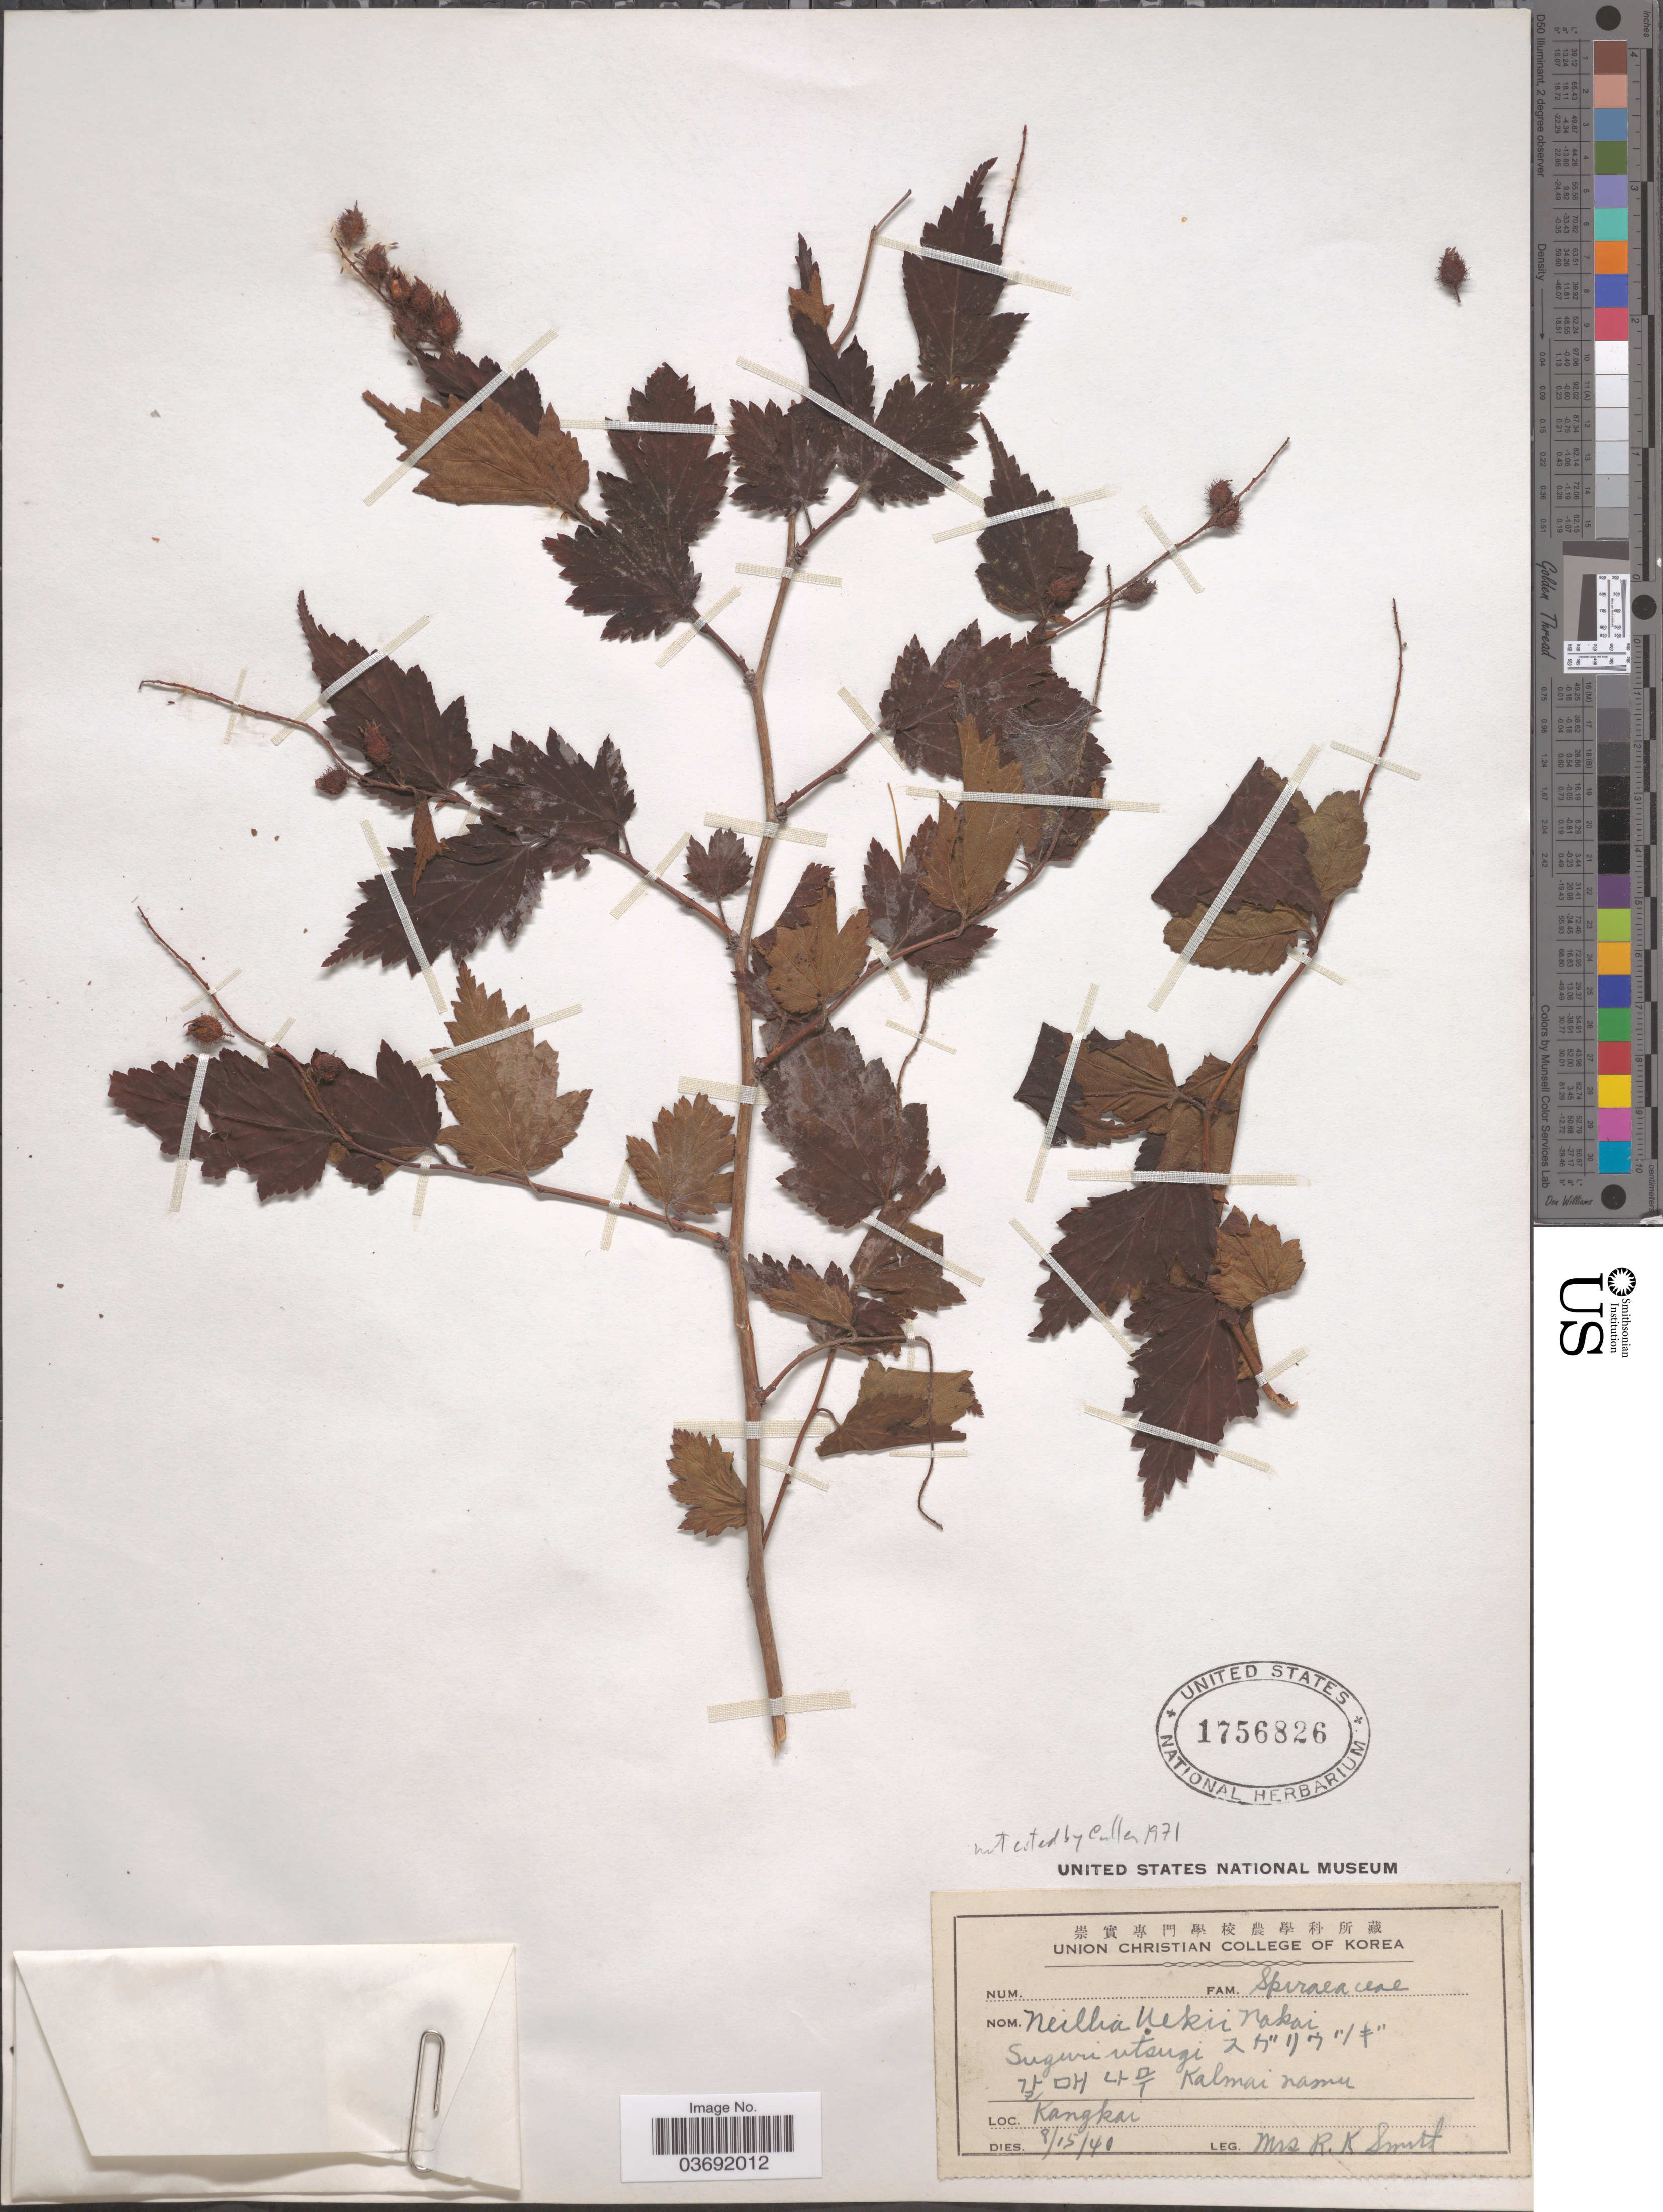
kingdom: Plantae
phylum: Tracheophyta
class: Magnoliopsida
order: Rosales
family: Rosaceae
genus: Neillia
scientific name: Neillia uekii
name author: Nakai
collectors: R. Smith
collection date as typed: Transcribed d/m/y: 15/8/40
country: North Korea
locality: Kangkai.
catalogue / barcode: US 1756826